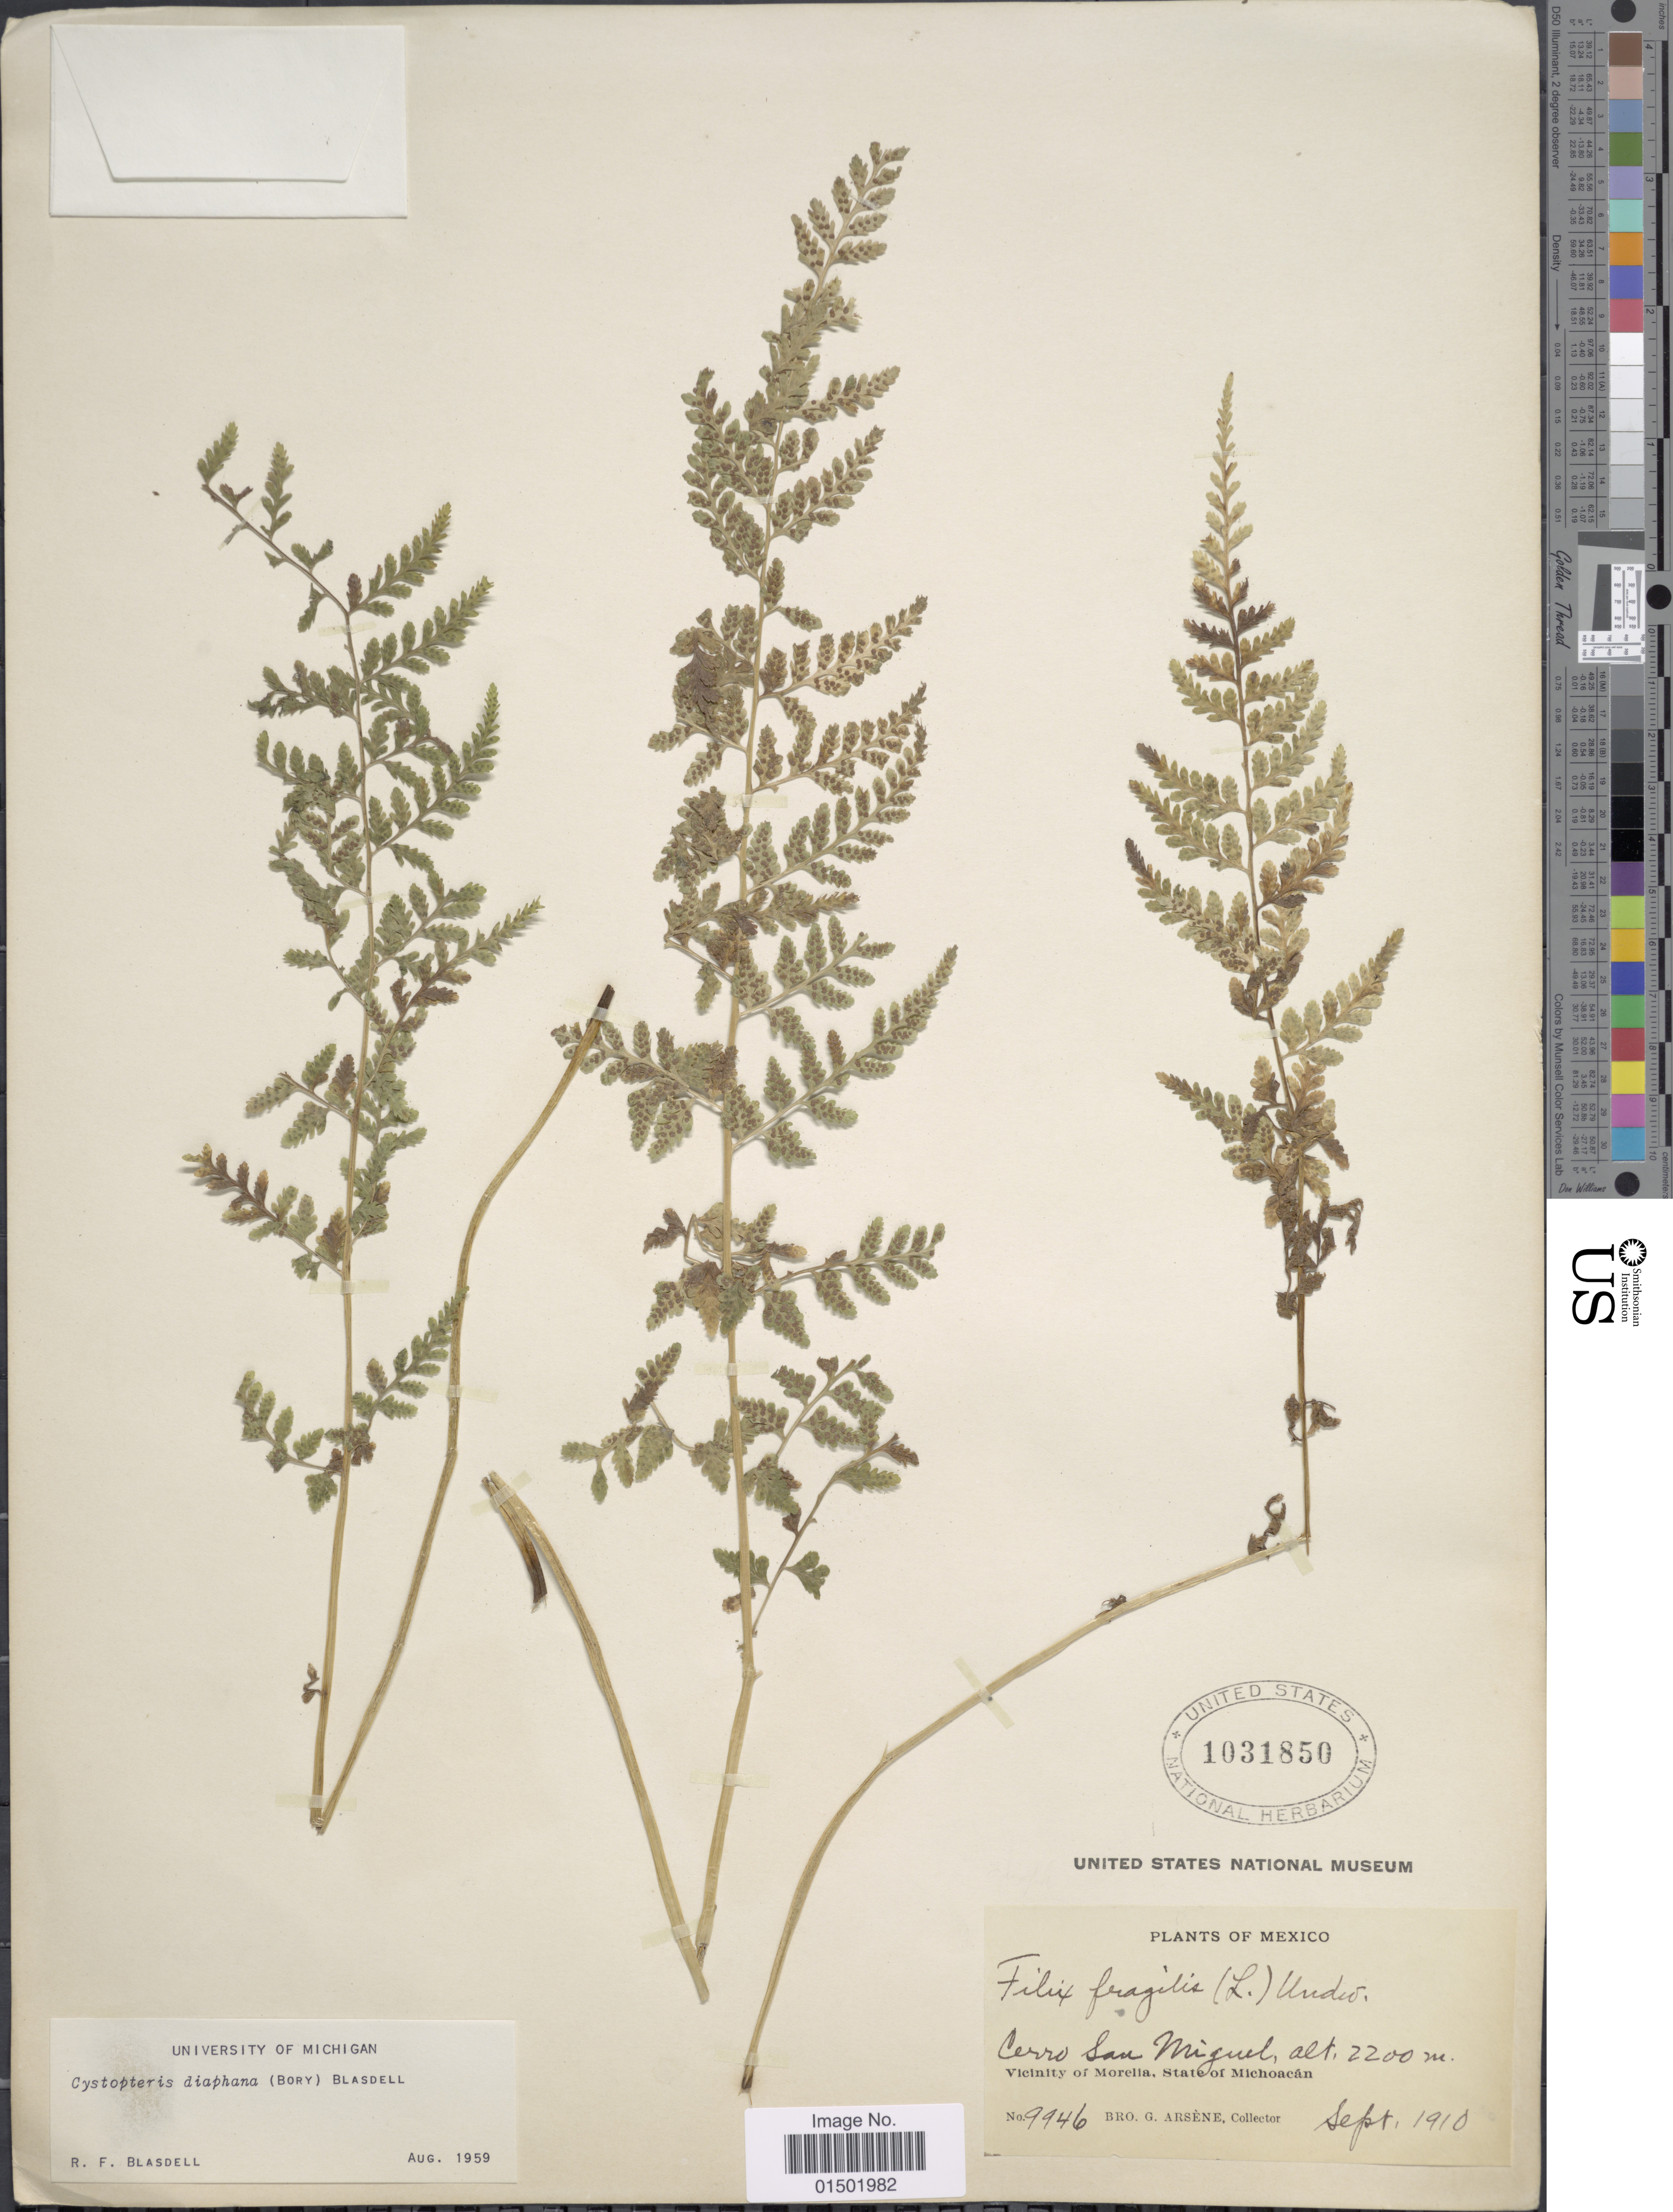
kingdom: Plantae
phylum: Tracheophyta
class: Polypodiopsida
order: Polypodiales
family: Cystopteridaceae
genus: Cystopteris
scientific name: Cystopteris diaphana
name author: (Bory) Blasdell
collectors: Bro. G. Arsène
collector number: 9946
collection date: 1910-09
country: Mexico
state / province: Michoacán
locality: Cerro San Miguel. Vicinity of Morelia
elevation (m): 2200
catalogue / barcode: US 1031850